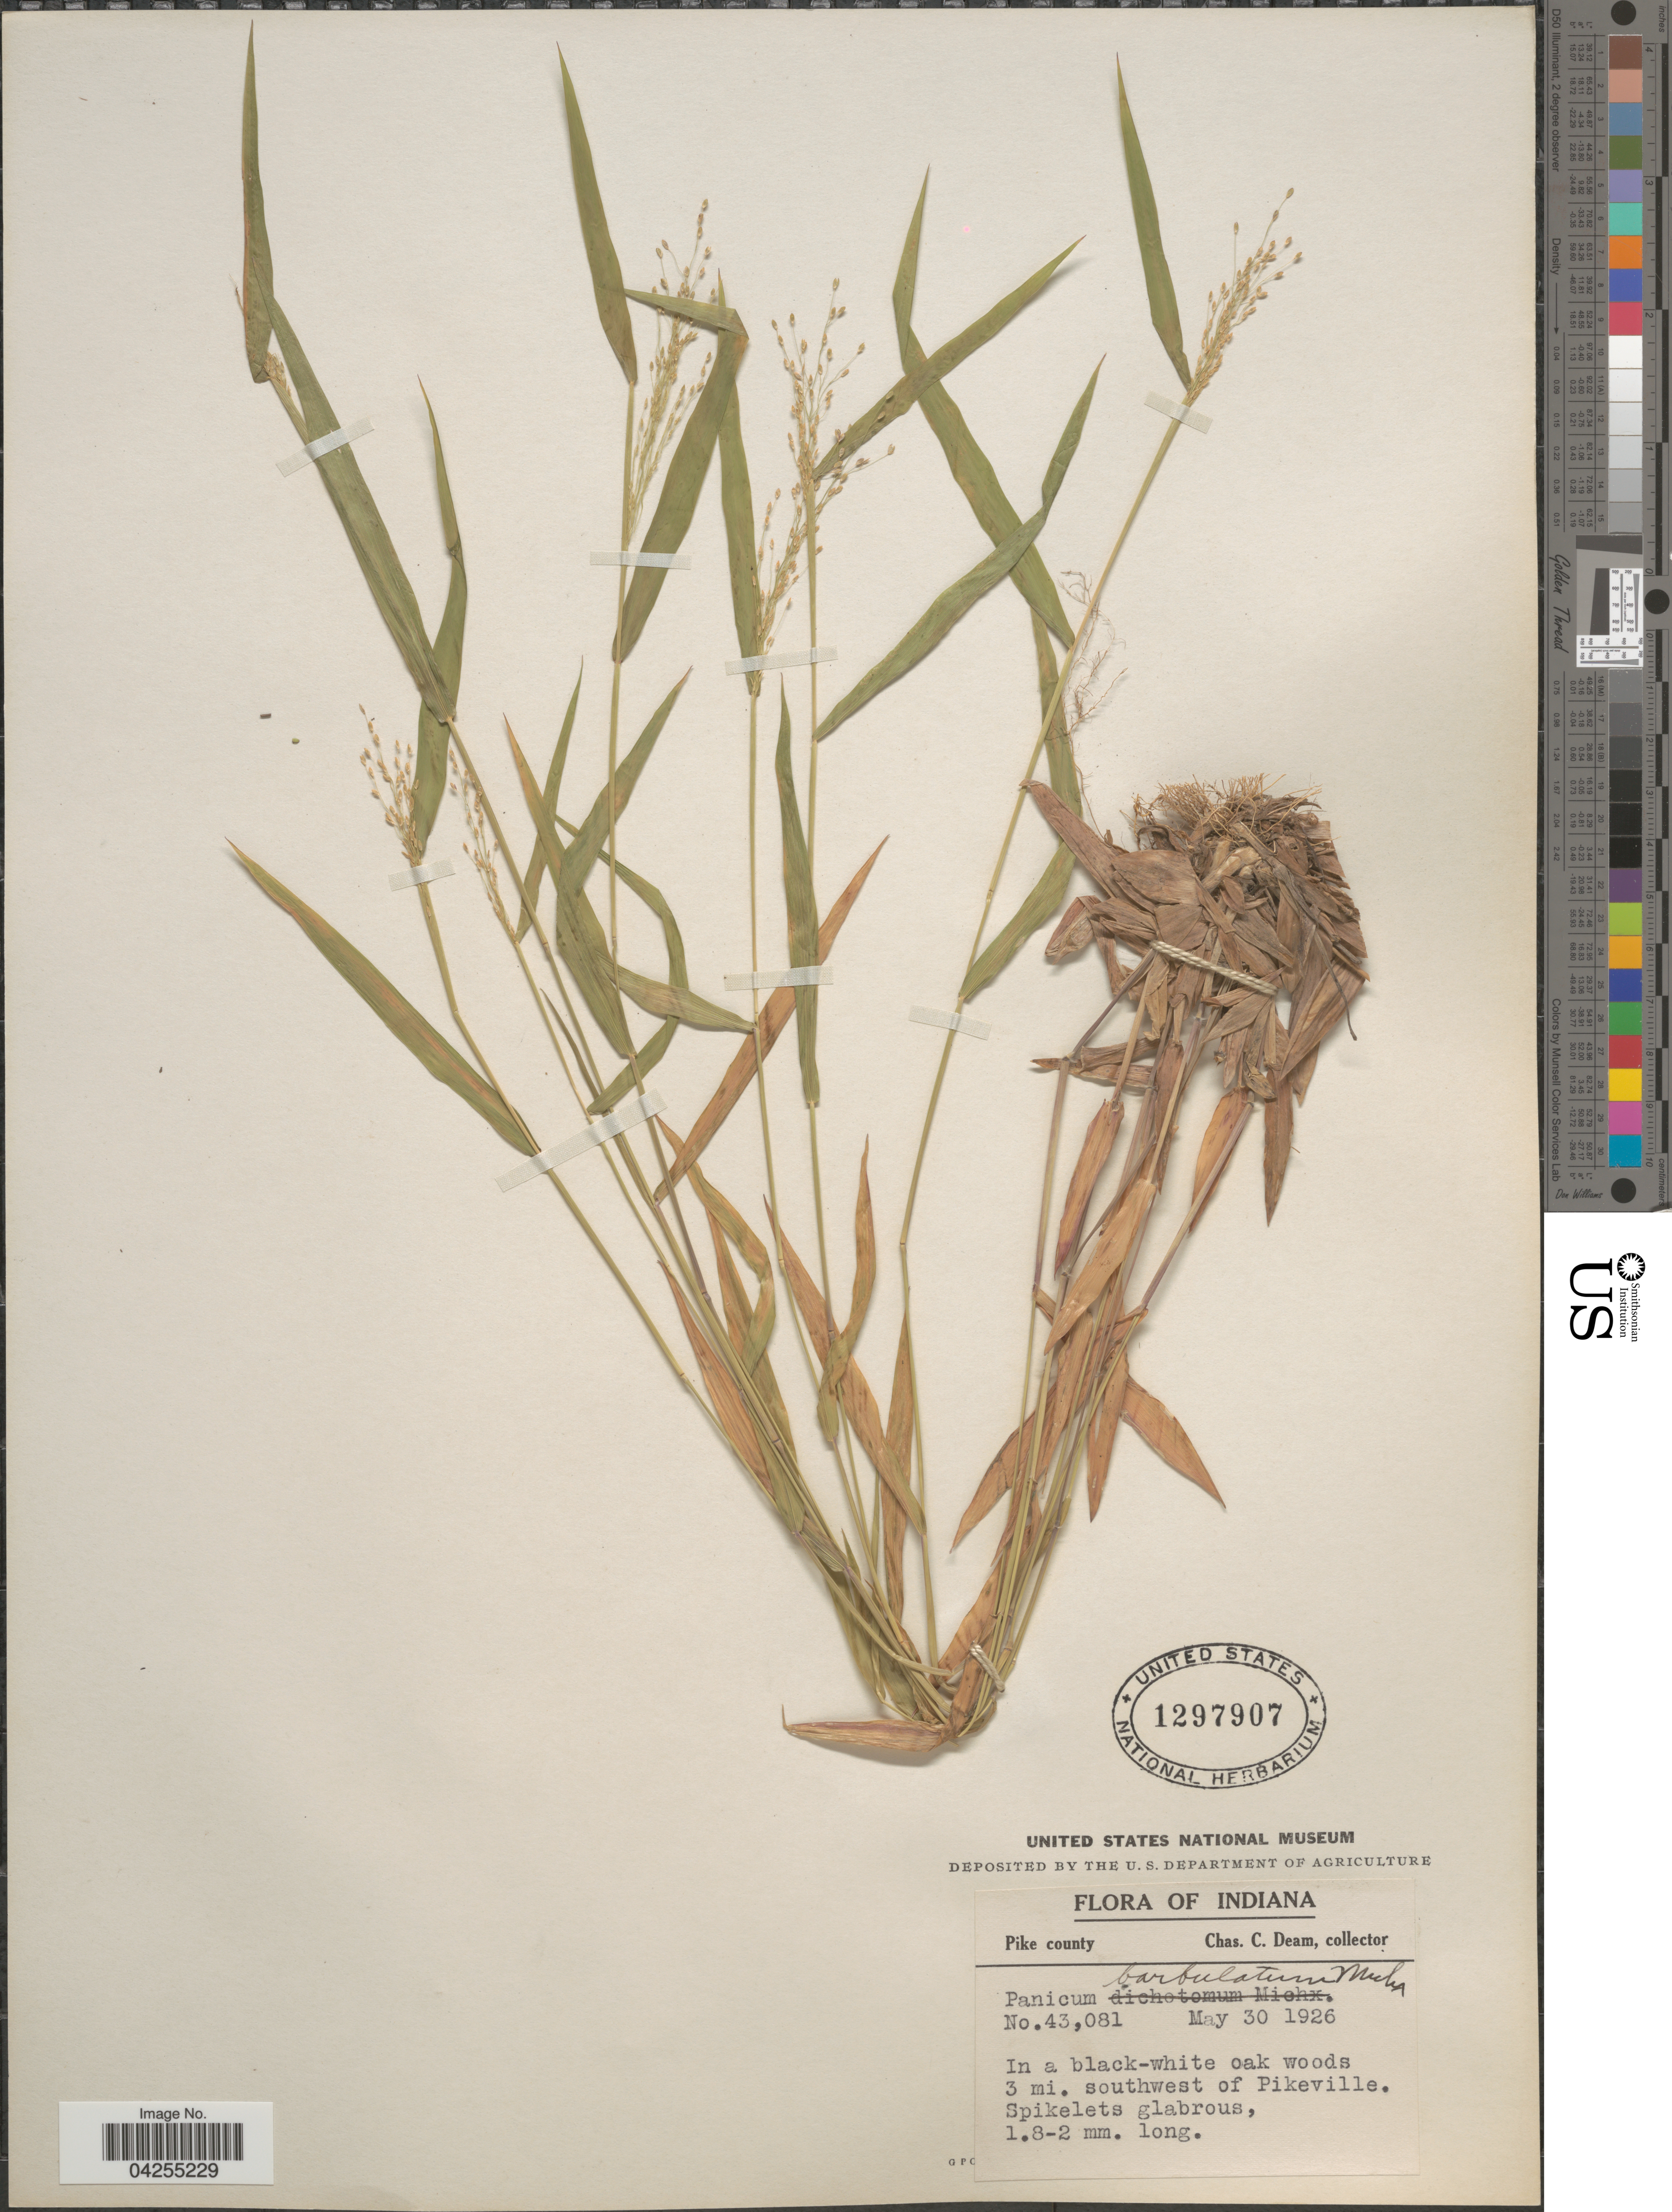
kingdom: Plantae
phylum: Tracheophyta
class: Liliopsida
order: Poales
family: Poaceae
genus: Dichanthelium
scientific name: Dichanthelium dichotomum var. dichotomum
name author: (L.) Gould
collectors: C. C. Deam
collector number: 43081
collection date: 1926-05-30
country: United States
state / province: Indiana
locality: Pike county. In a black-white oak woods 3 mi. southwest of Pikeville.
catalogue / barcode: US 1297907